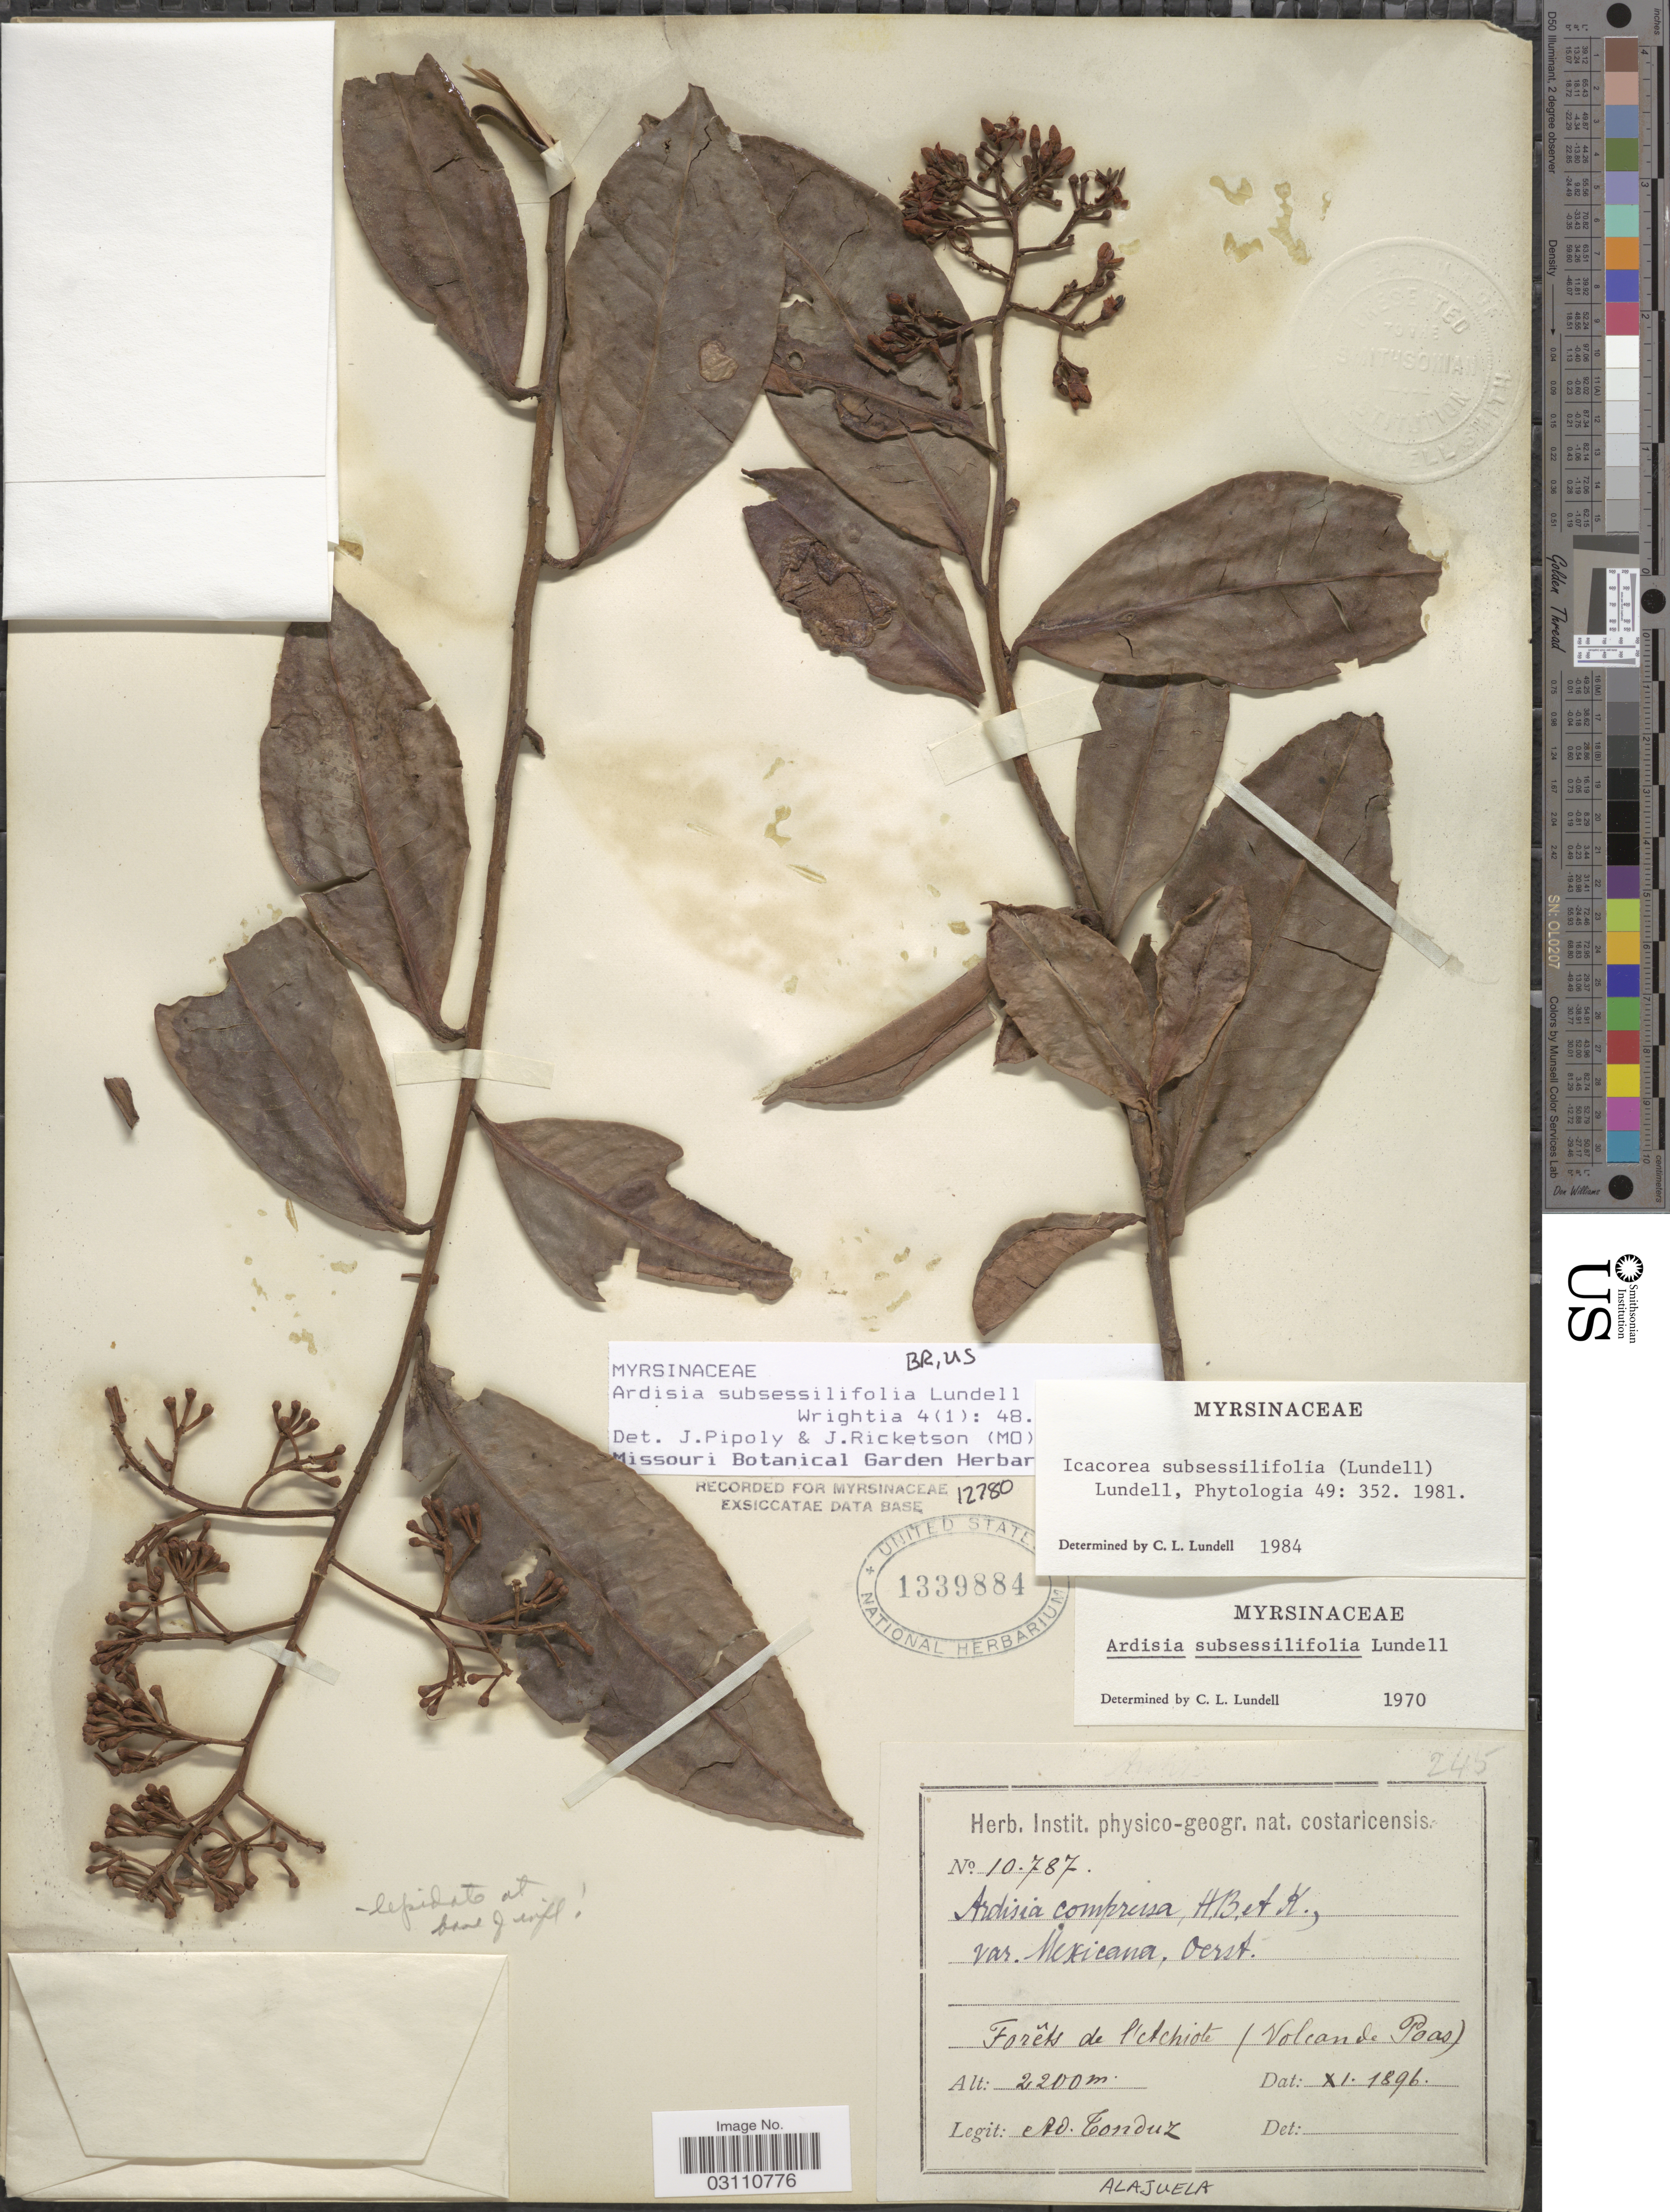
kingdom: Plantae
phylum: Tracheophyta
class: Magnoliopsida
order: Ericales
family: Primulaceae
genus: Ardisia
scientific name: Ardisia subsessilifolia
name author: Lundell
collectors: A. Tonduz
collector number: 10787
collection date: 1896-11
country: Costa Rica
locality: Forêts de l'Achiote (Volcan de Poas).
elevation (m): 2200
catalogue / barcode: US 1339884